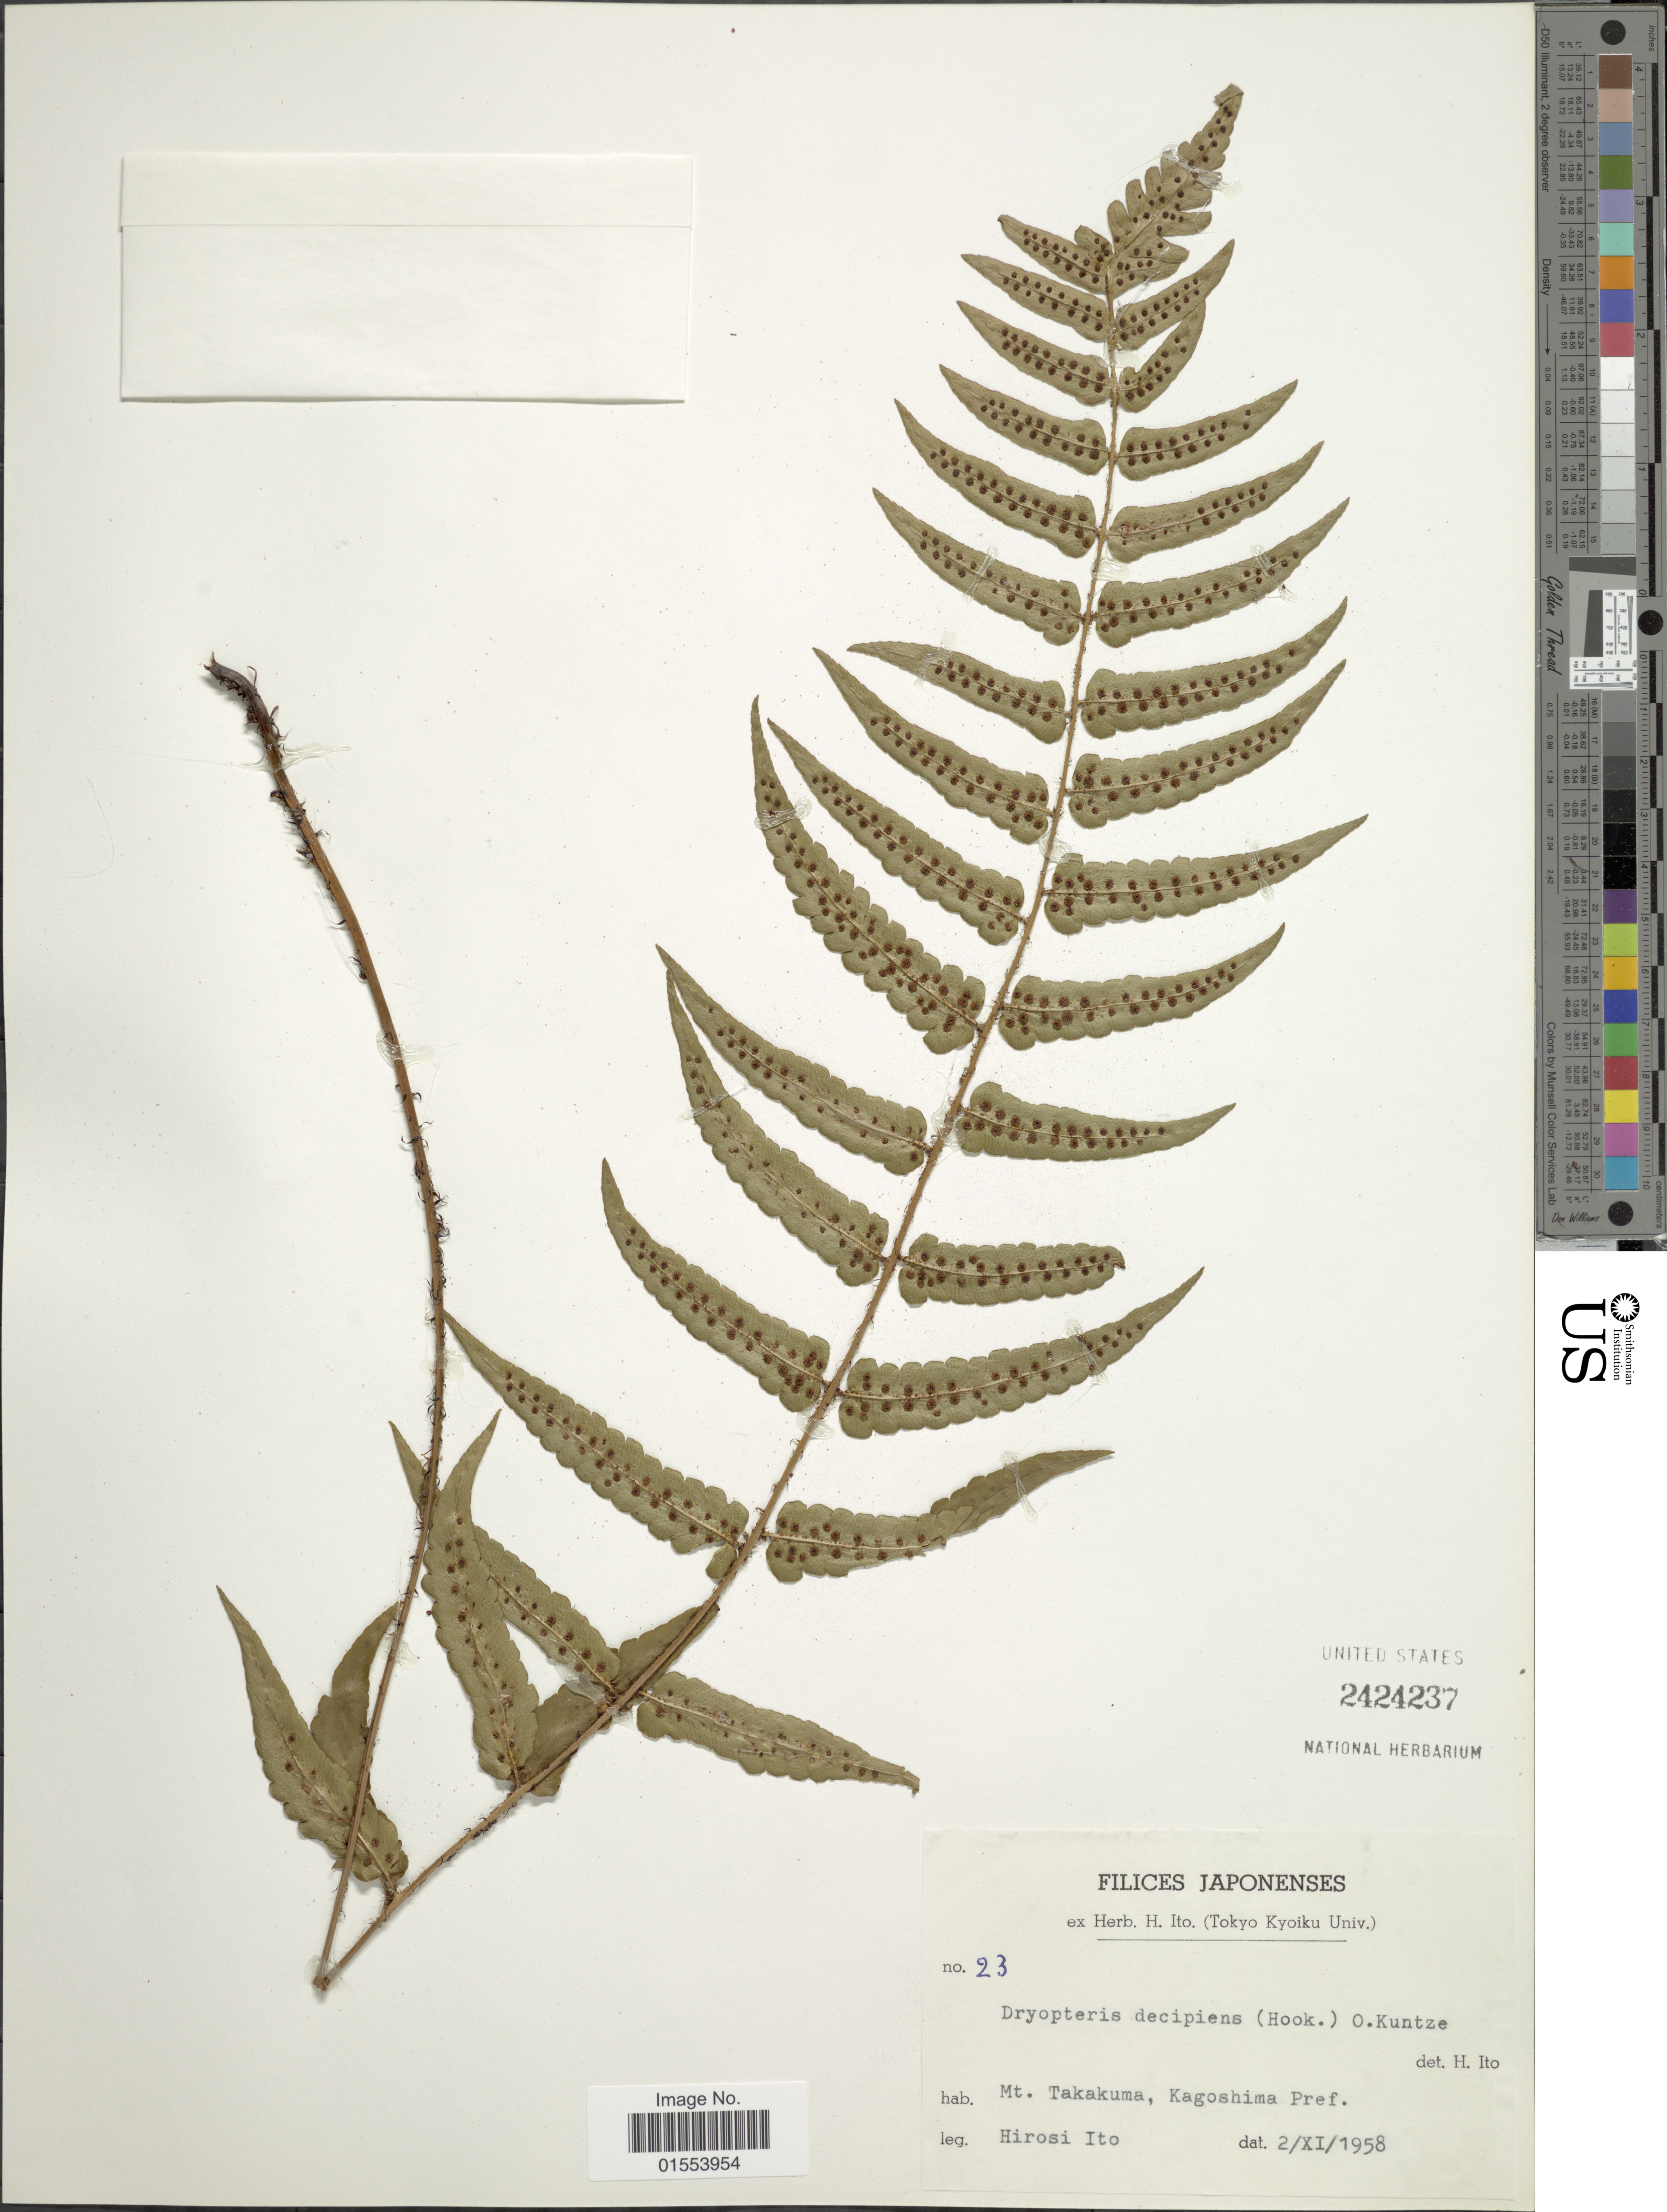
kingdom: Plantae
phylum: Tracheophyta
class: Polypodiopsida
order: Polypodiales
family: Dryopteridaceae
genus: Dryopteris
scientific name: Dryopteris decipiens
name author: (Hook.) Kuntze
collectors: H. Itô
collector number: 23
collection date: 1958-11-02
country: Japan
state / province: Kagosima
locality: Japonenses, Mt. Takakuma, Kagoshima Pref.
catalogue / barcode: US 2424237